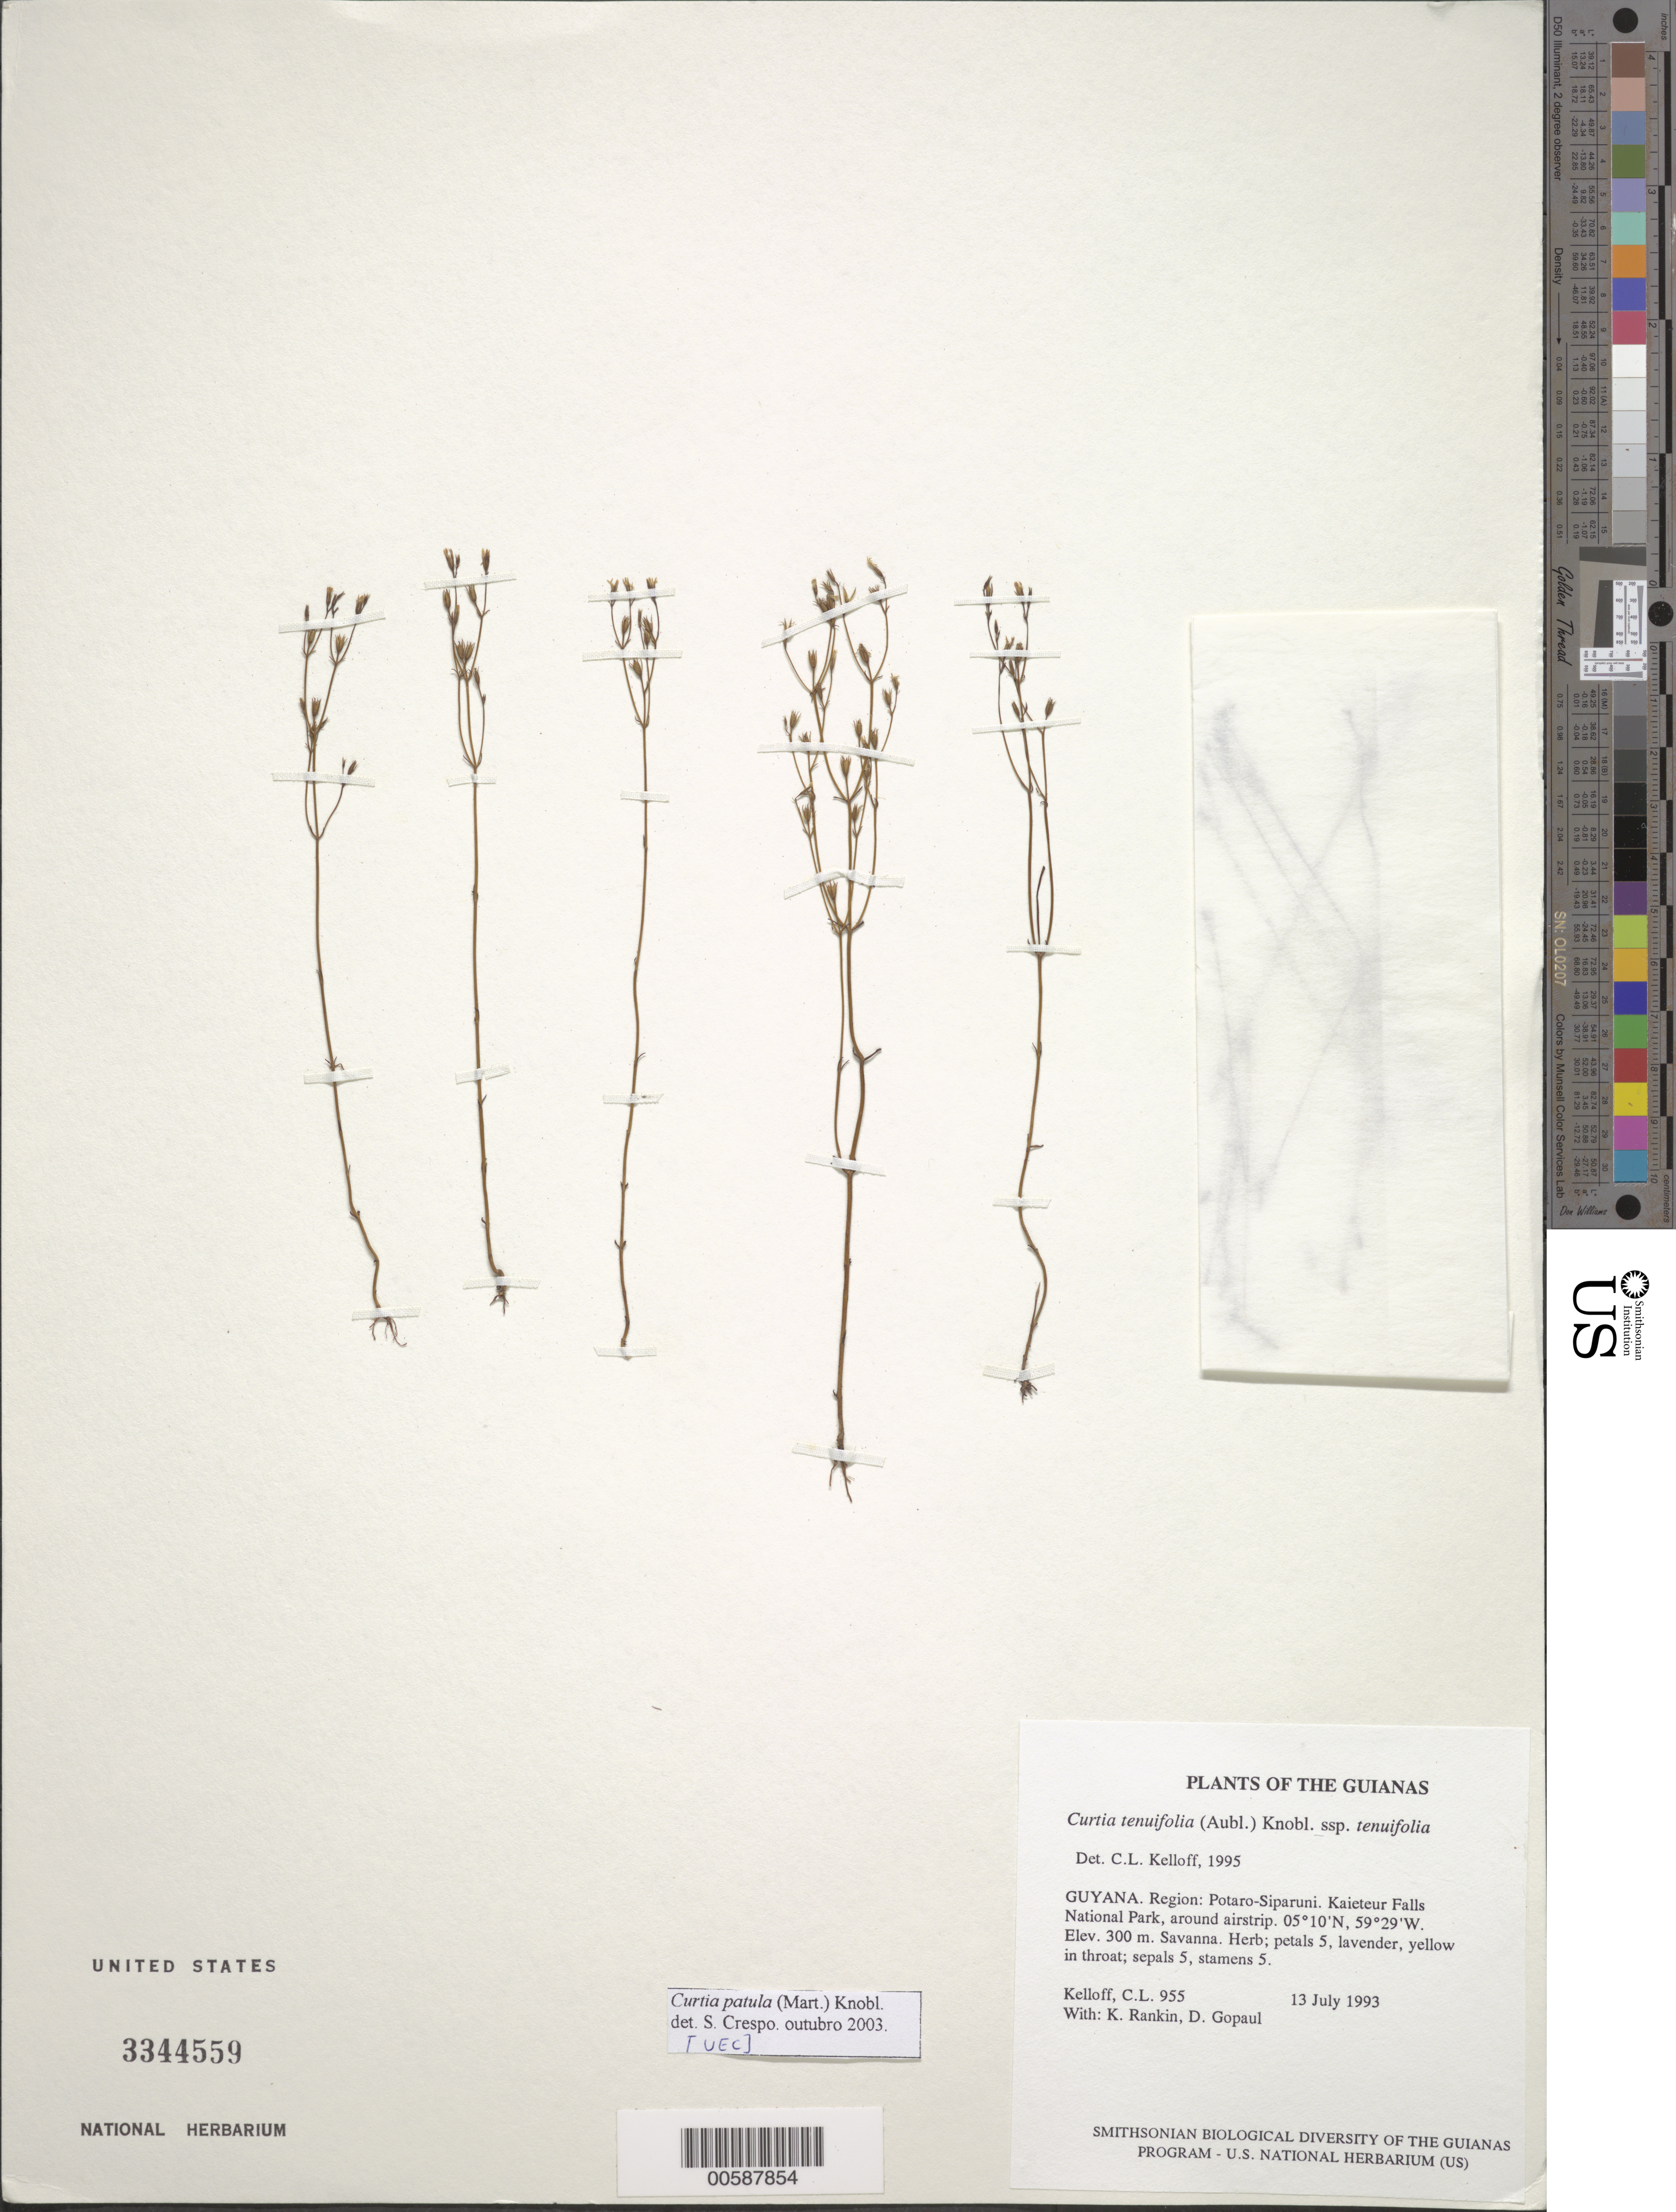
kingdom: Plantae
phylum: Tracheophyta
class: Magnoliopsida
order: Gentianales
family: Gentianaceae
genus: Curtia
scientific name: Curtia patula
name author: (Mart.) Knobl.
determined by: Crespo, Susana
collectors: C. L. Kelloff, K. Rankin & D. Gopaul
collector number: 955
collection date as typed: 13 July 1993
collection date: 1993-07-13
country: Guyana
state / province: Potaro-Siparuni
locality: Kaieteur Falls National Park, around airstrip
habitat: Savanna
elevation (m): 300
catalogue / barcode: US 3344559